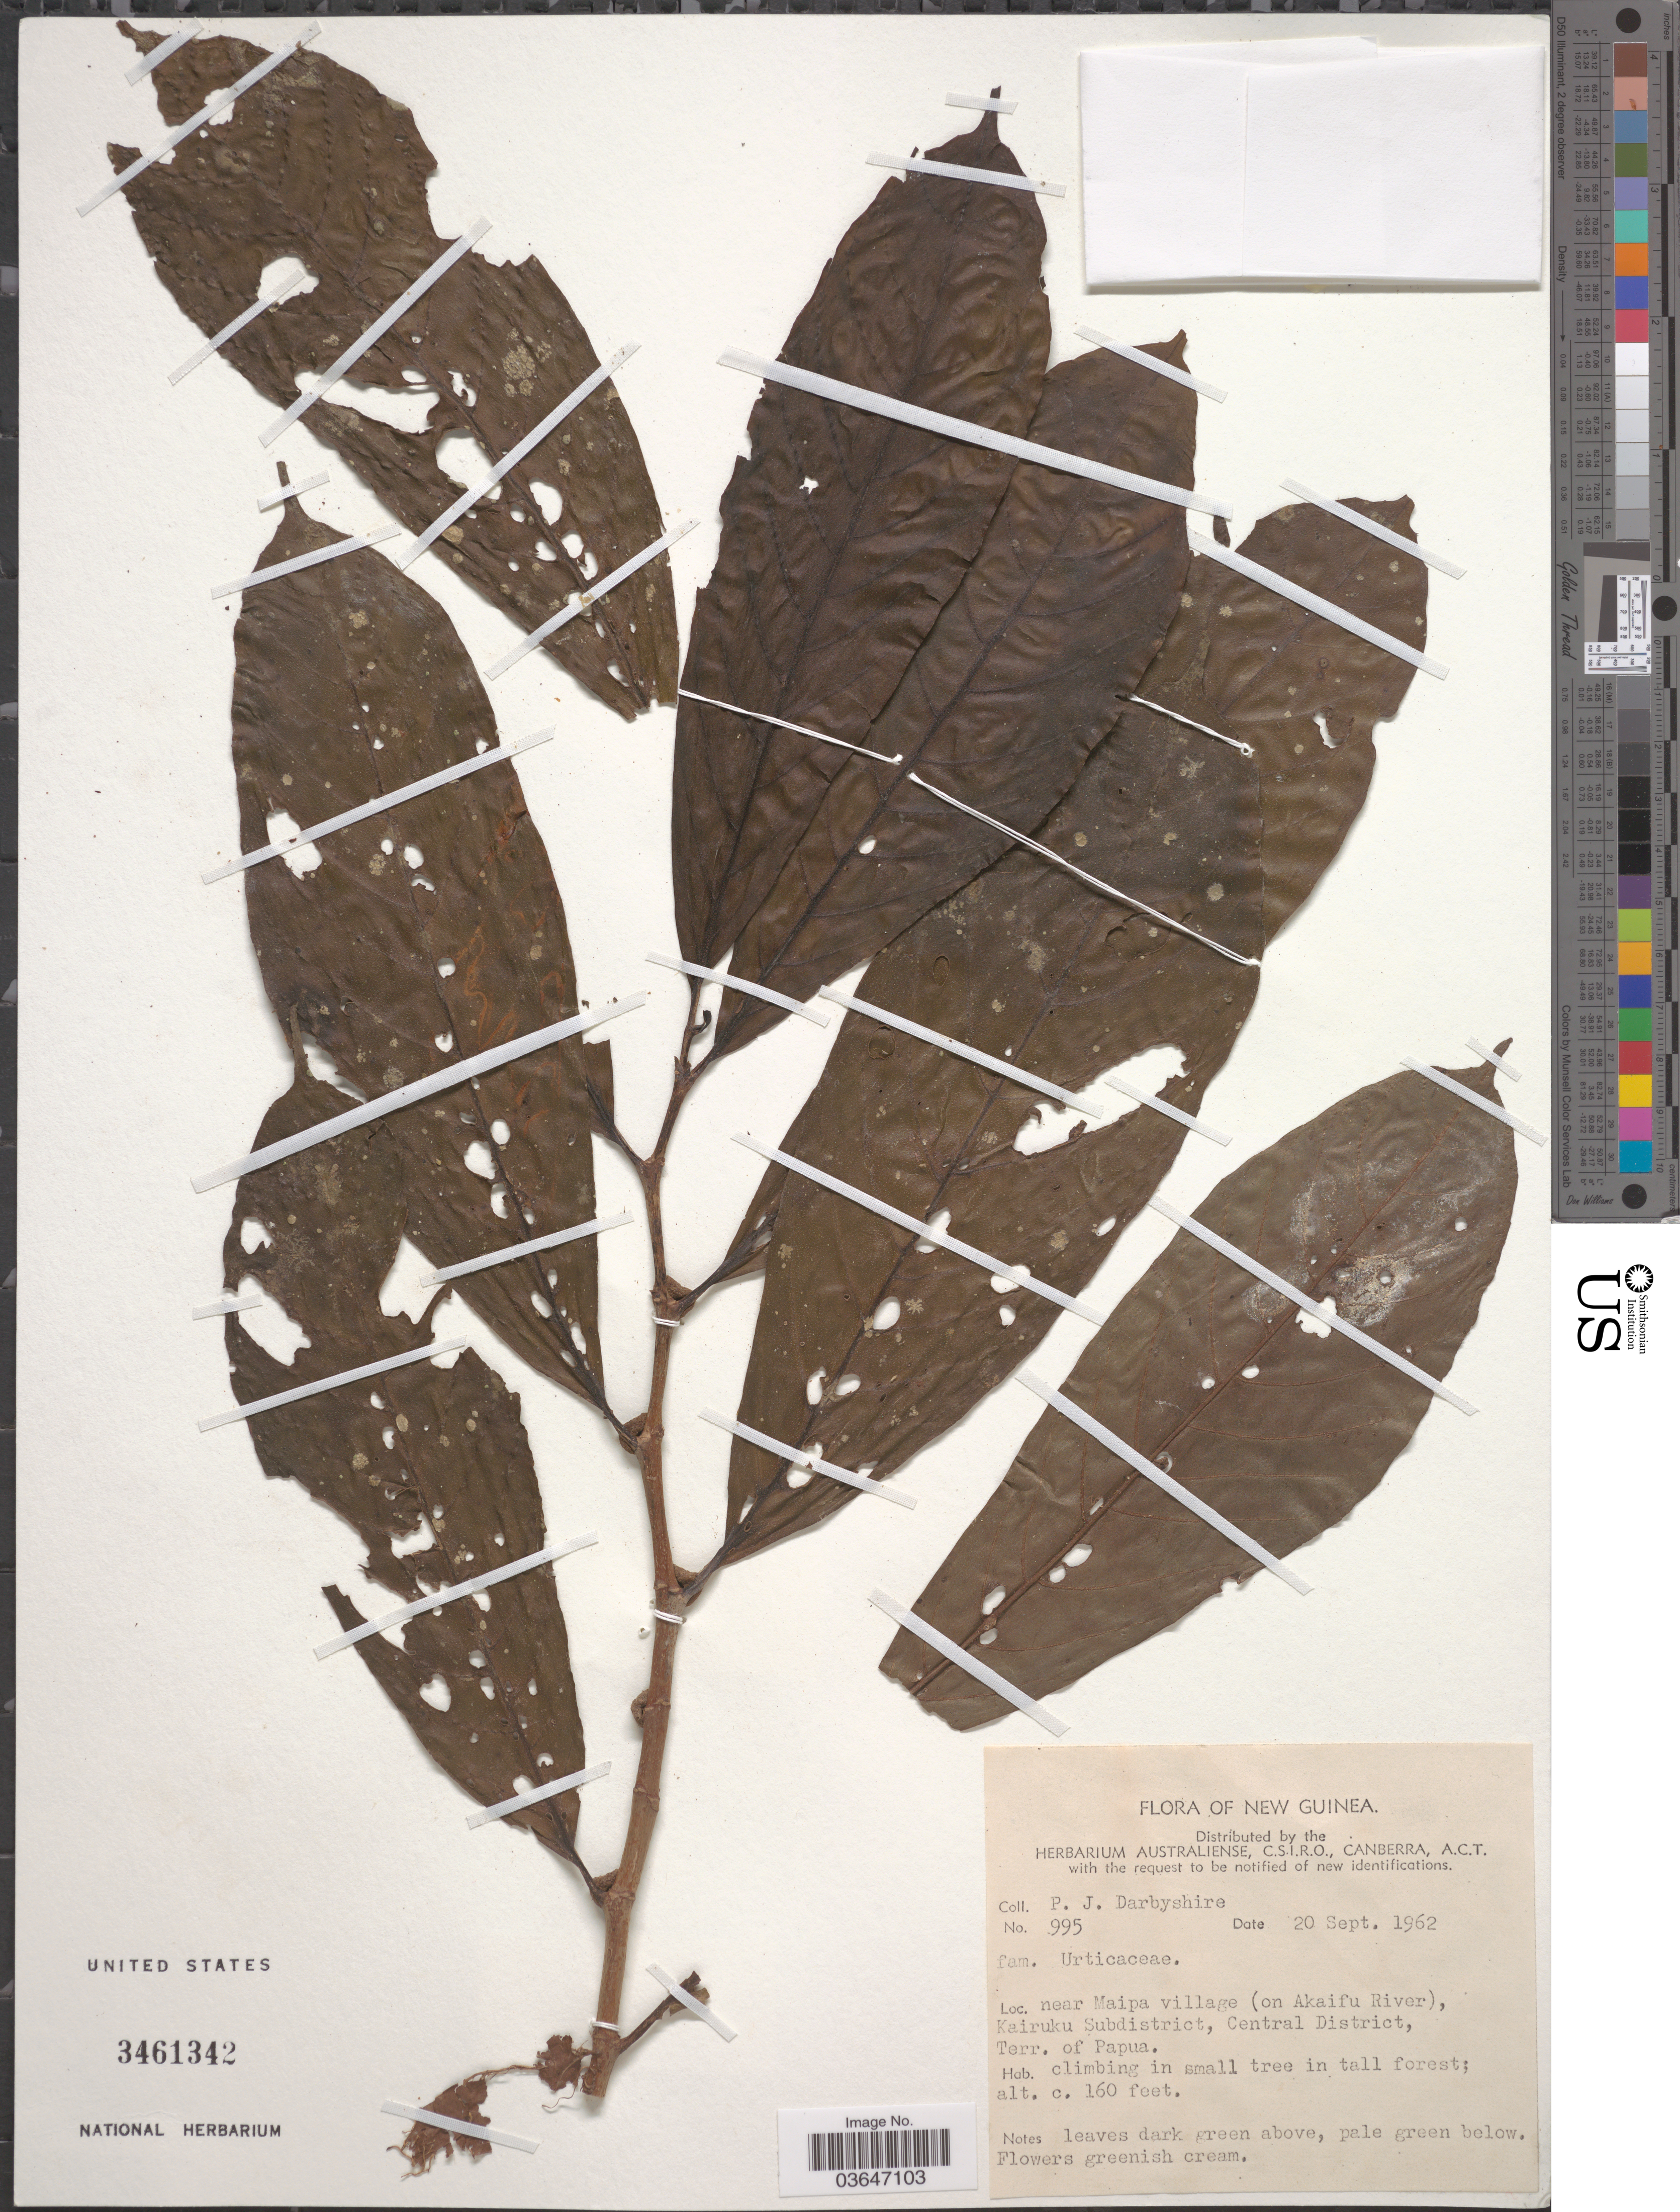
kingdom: Plantae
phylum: Tracheophyta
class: Magnoliopsida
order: Proteales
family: Proteaceae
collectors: P. Darbyshire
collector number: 995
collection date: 1962-09-20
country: Papua New Guinea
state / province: Central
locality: New Guinea. Near Maipa village (on Akaifu River), Kairuku Subdistrict, Central District, Terr. of Papua.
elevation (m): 49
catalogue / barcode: US 3461342